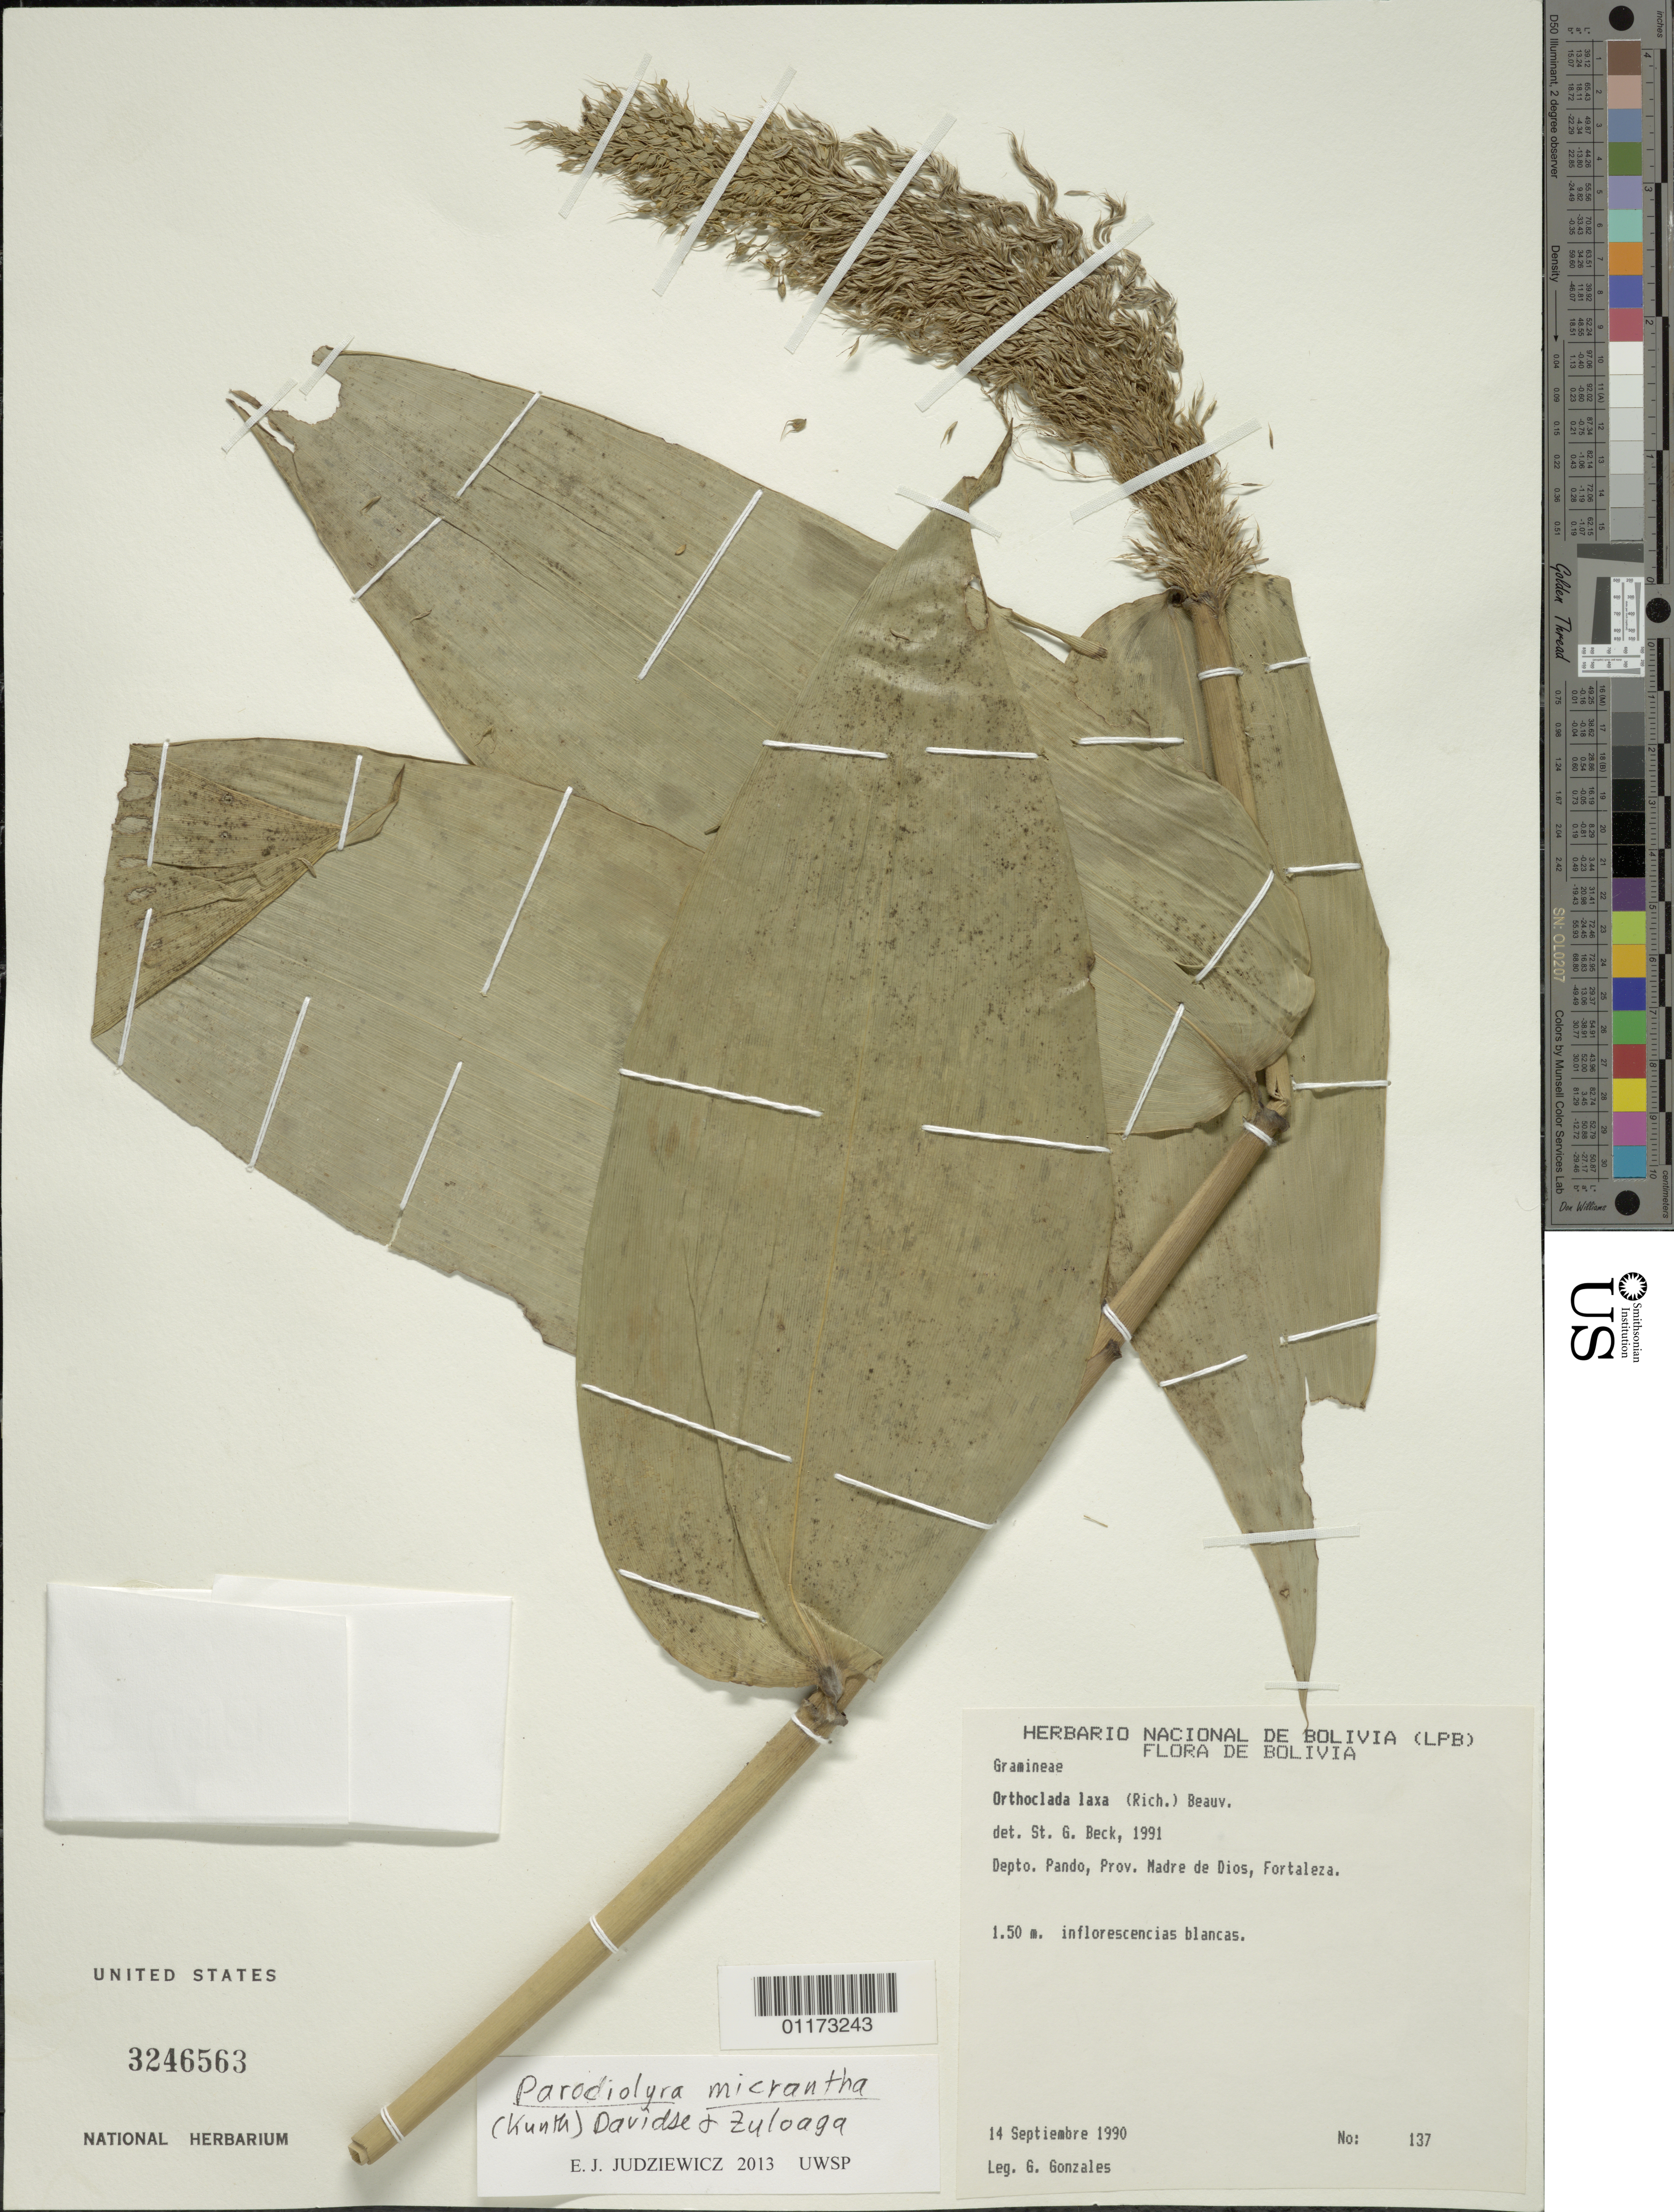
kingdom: Plantae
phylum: Tracheophyta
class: Liliopsida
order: Poales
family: Poaceae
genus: Parodiolyra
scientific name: Parodiolyra micrantha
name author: (Kunth) Davidse & Zuloaga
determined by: Judziewicz, E. J.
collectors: G. Gonzales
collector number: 137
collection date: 1990-09-14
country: Bolivia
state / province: Pando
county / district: Madre de Dios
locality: Pando, Fortaleza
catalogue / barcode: US 3246563